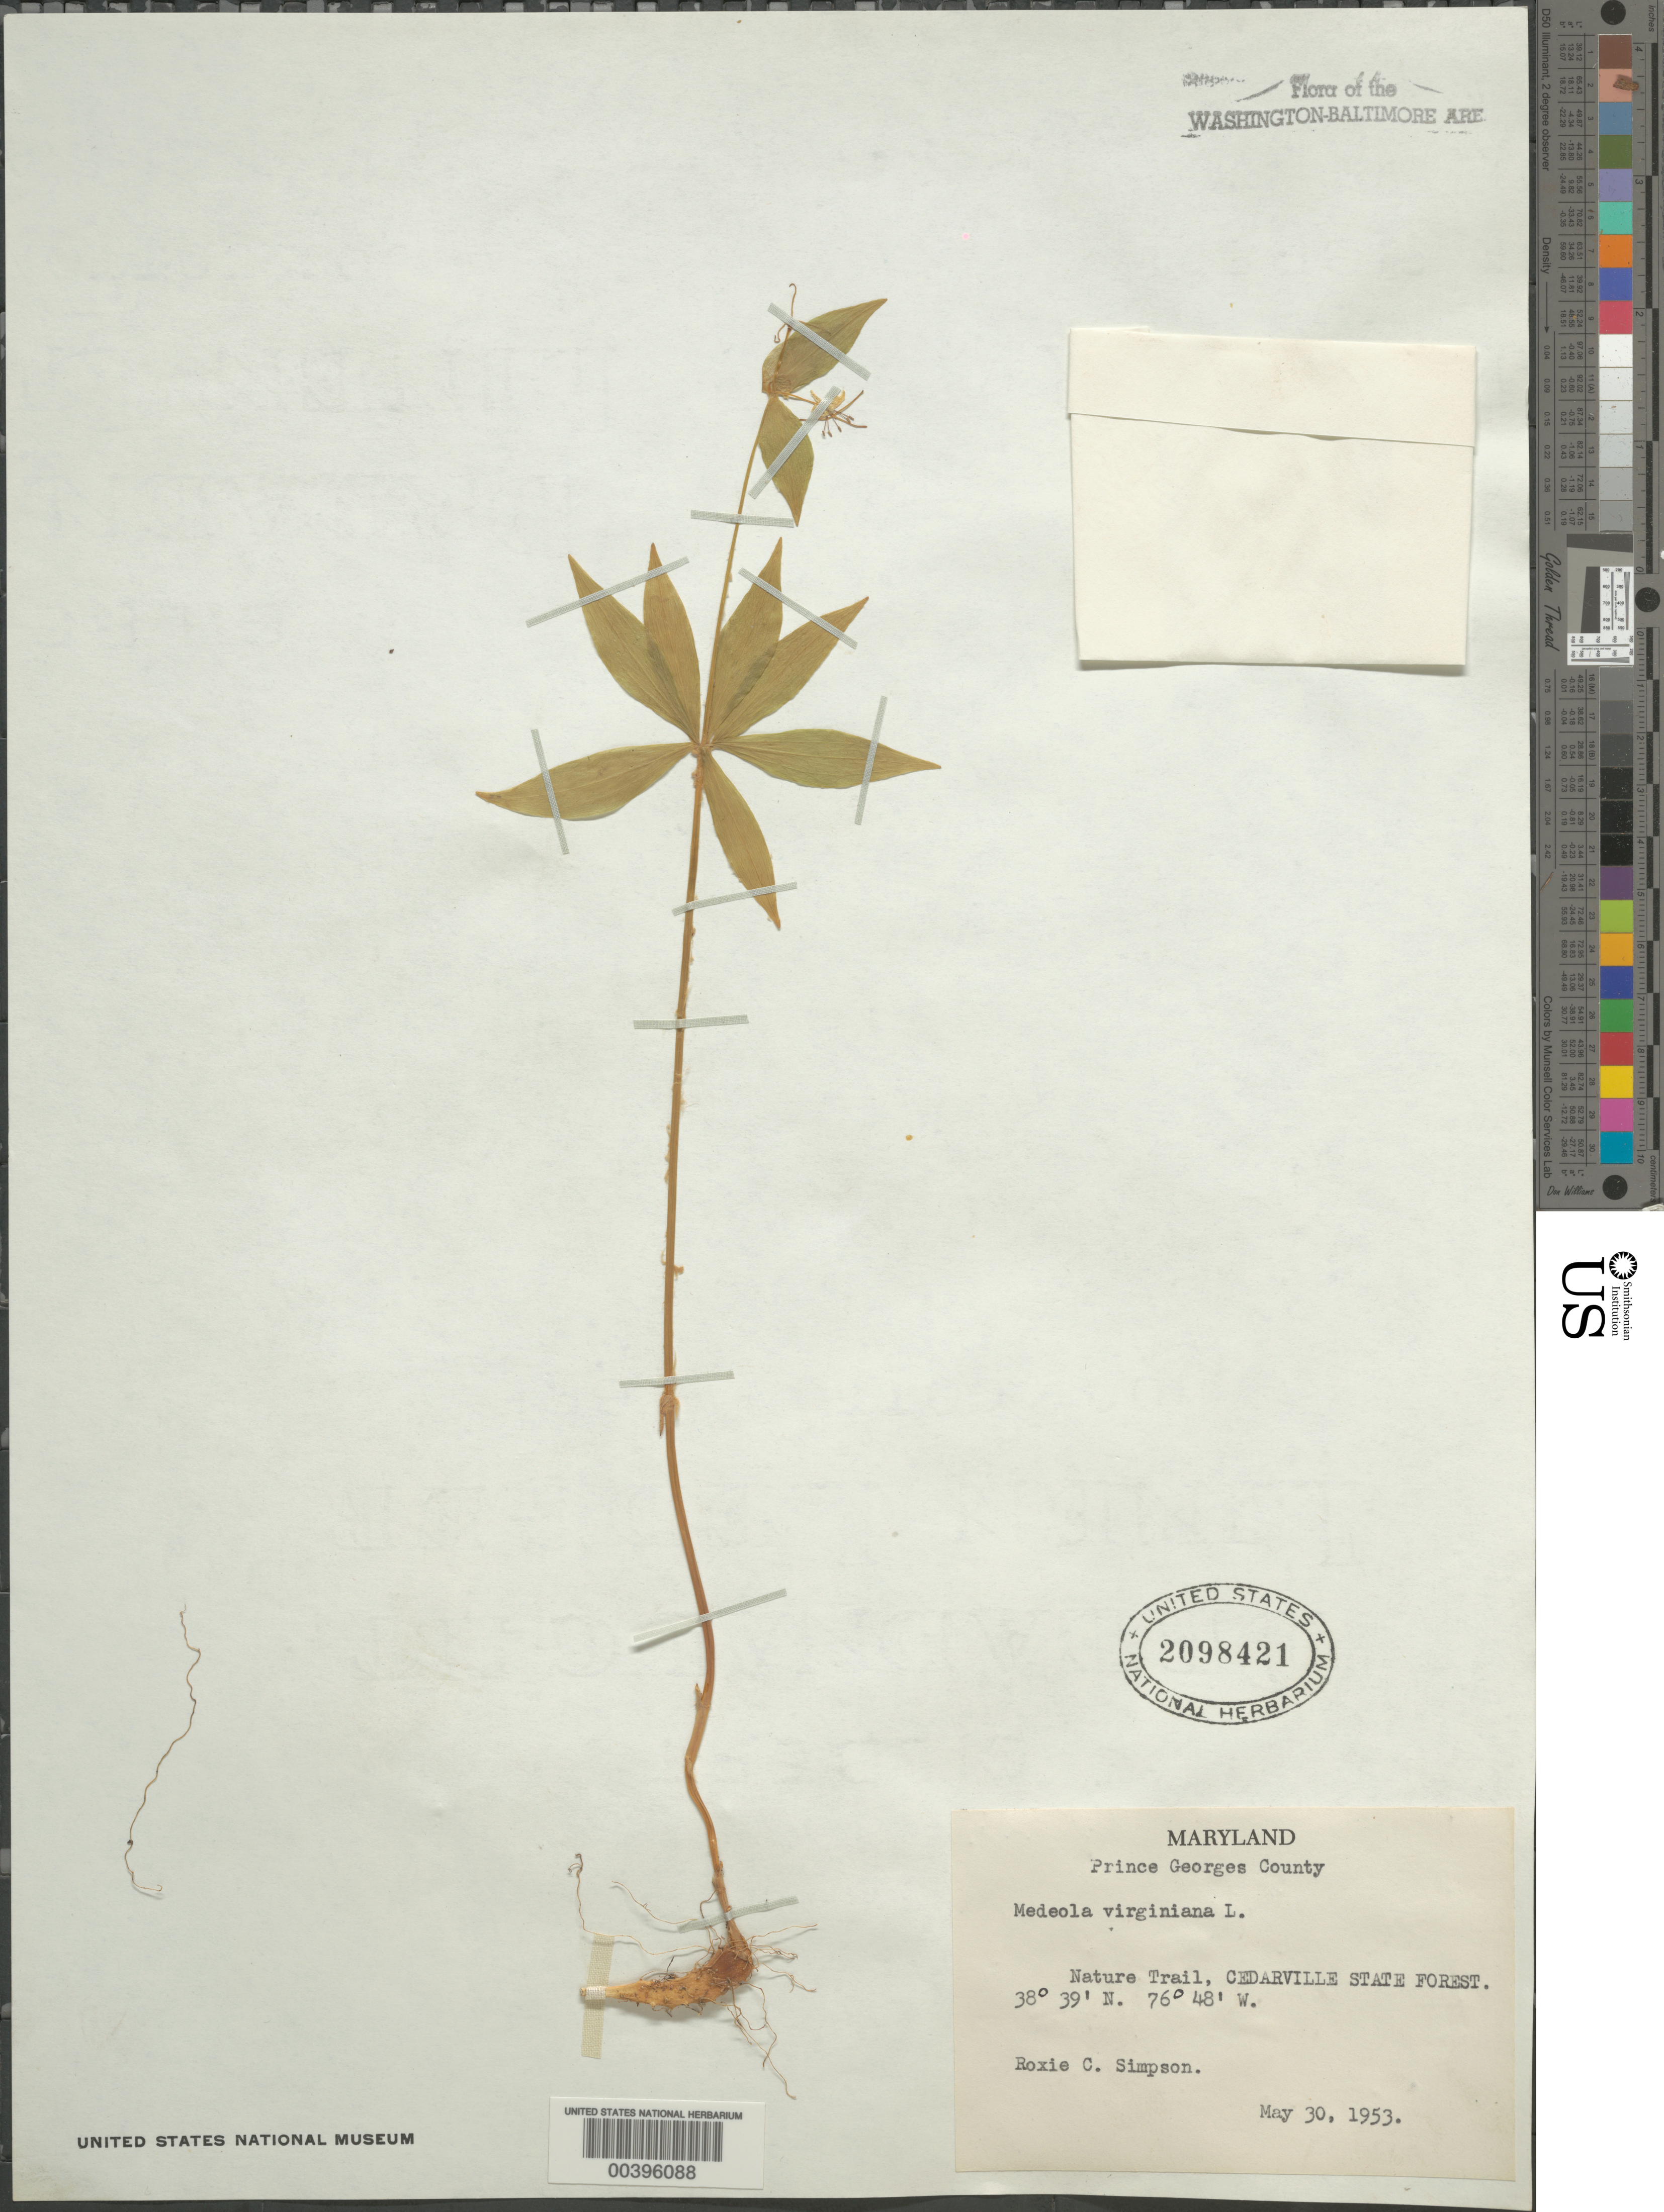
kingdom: Plantae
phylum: Tracheophyta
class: Liliopsida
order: Liliales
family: Liliaceae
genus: Medeola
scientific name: Medeola virginiana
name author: (L.) Desf.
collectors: R. Simpson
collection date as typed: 30 May 1953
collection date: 1953-05-30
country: United States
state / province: Maryland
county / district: Prince George's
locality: Cedarville State Forest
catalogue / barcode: US 2098421